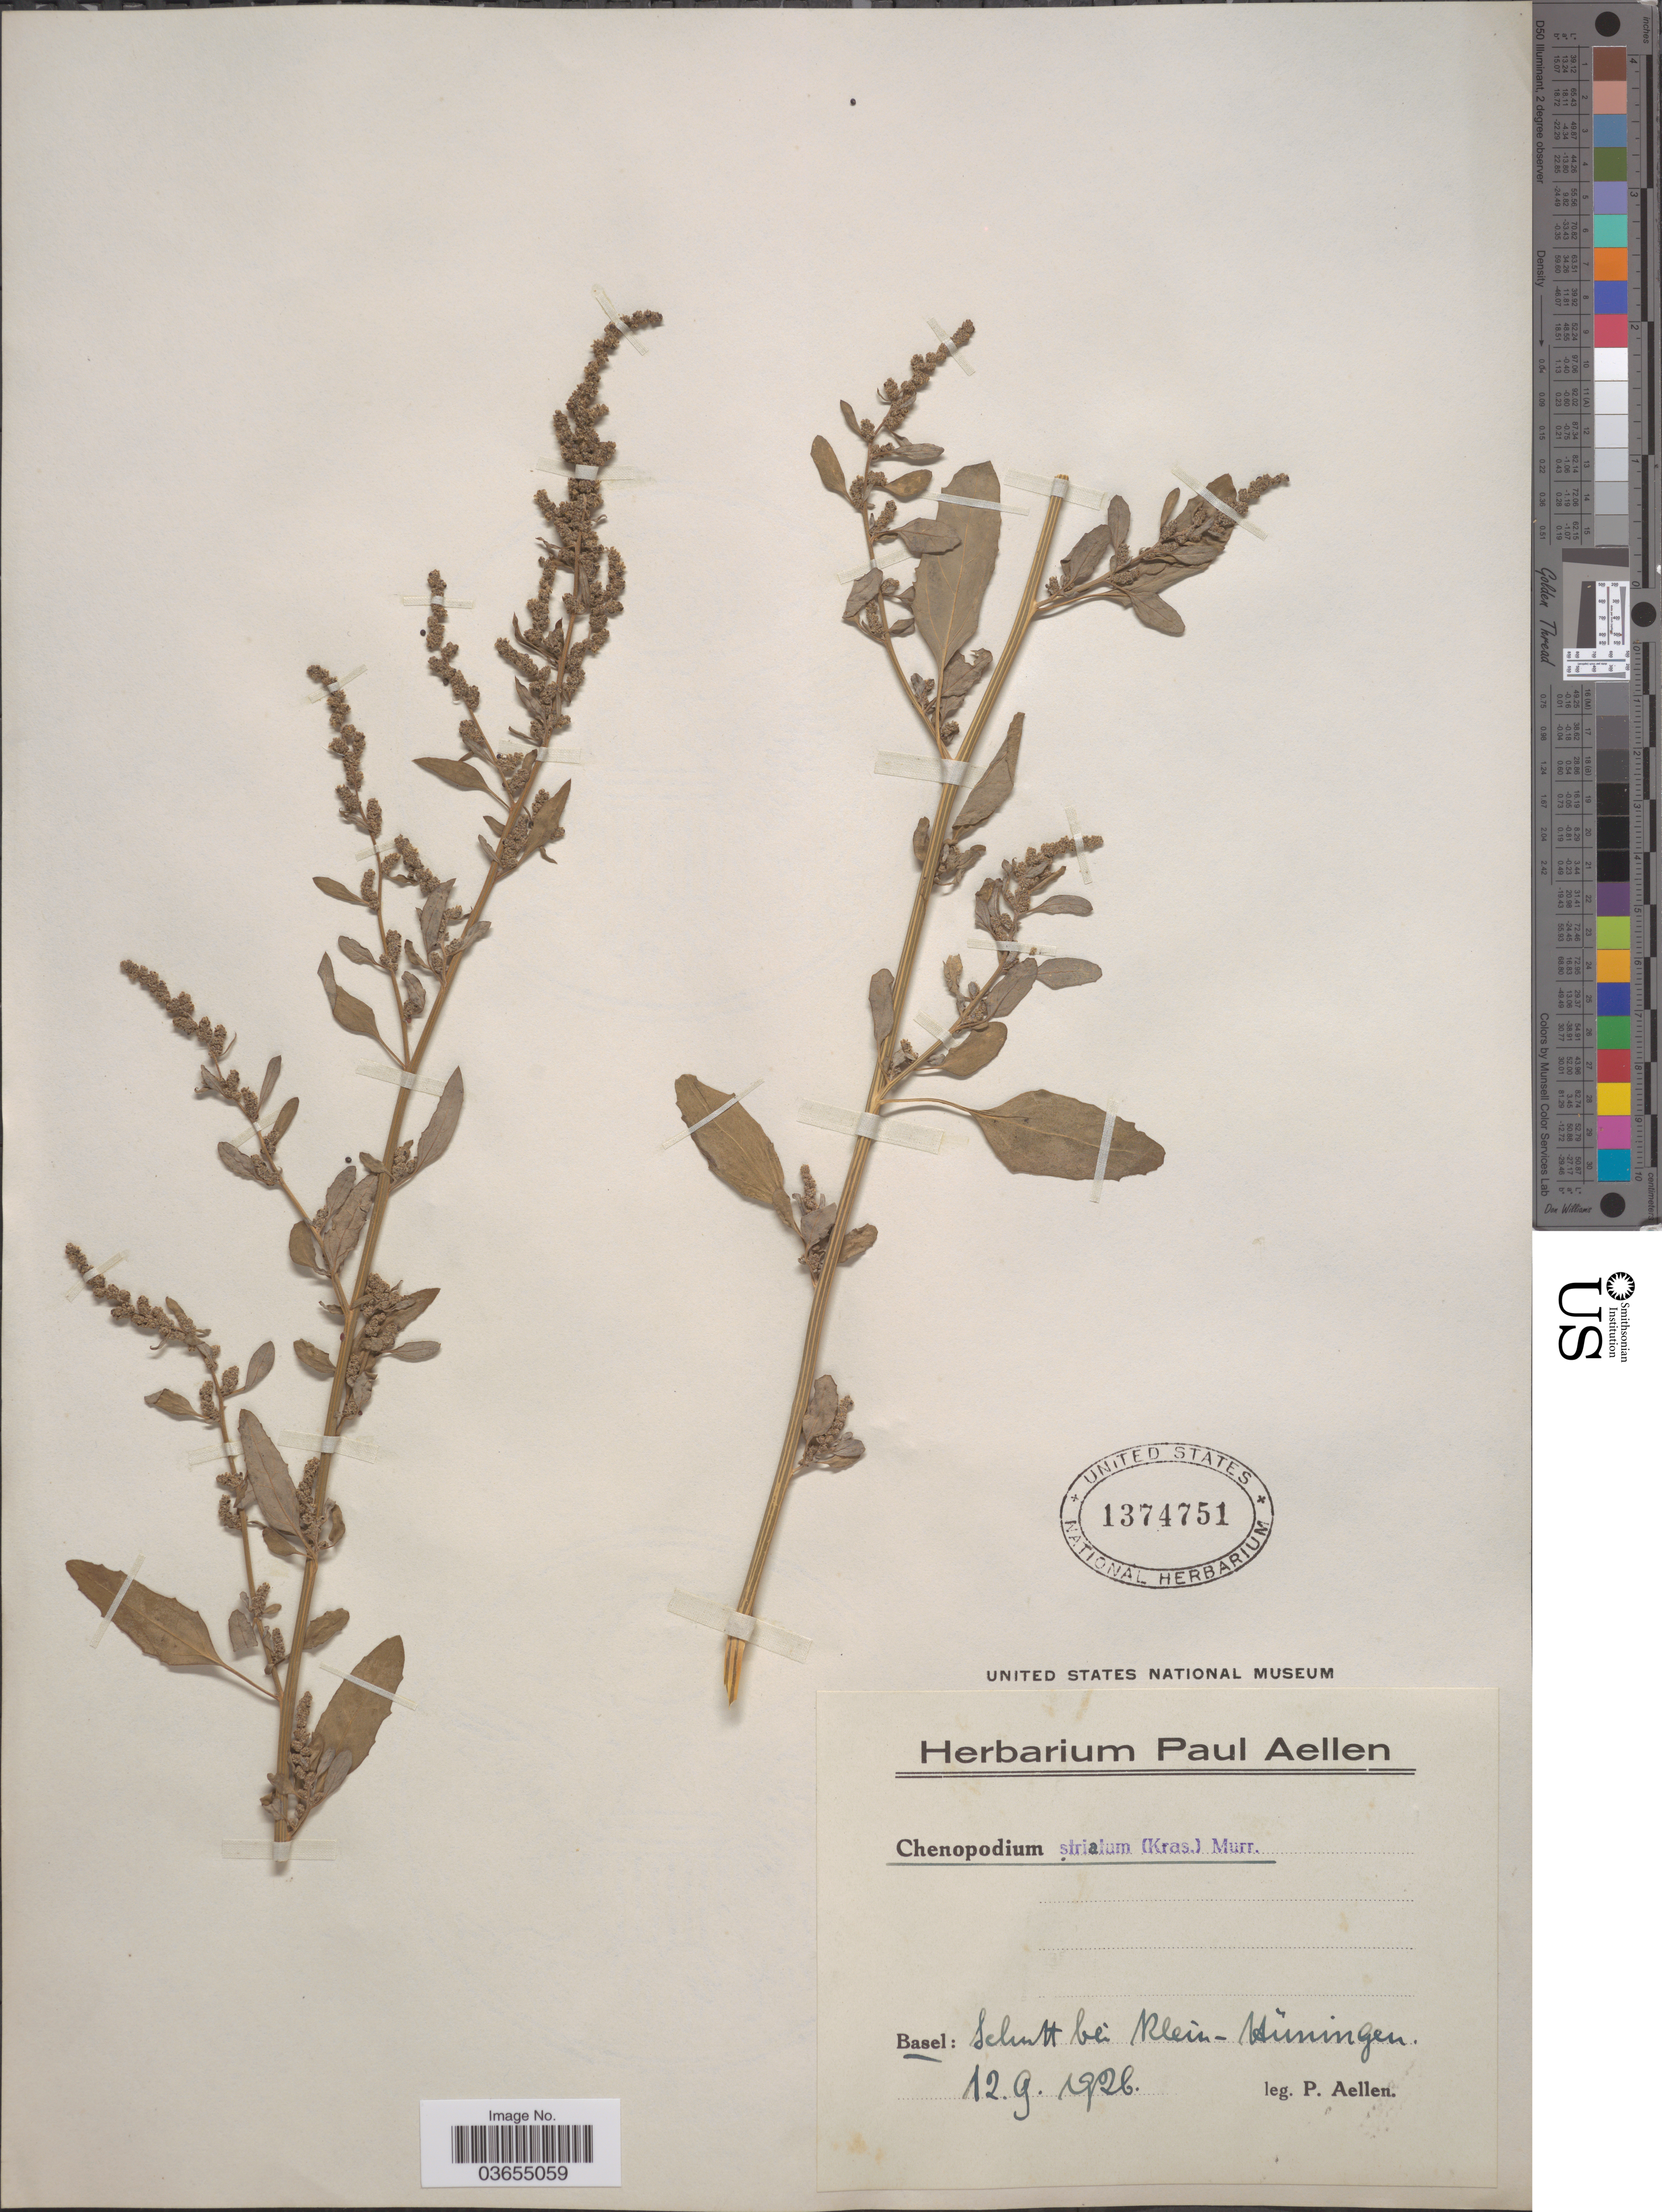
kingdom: Plantae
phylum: Tracheophyta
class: Magnoliopsida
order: Caryophyllales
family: Amaranthaceae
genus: Chenopodium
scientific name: Chenopodium striatum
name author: (Krasan) Murr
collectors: P. Aellen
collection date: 1926-09-12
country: Switzerland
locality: Basel: Schutt bei Klein-Hüningen.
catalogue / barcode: US 1374751